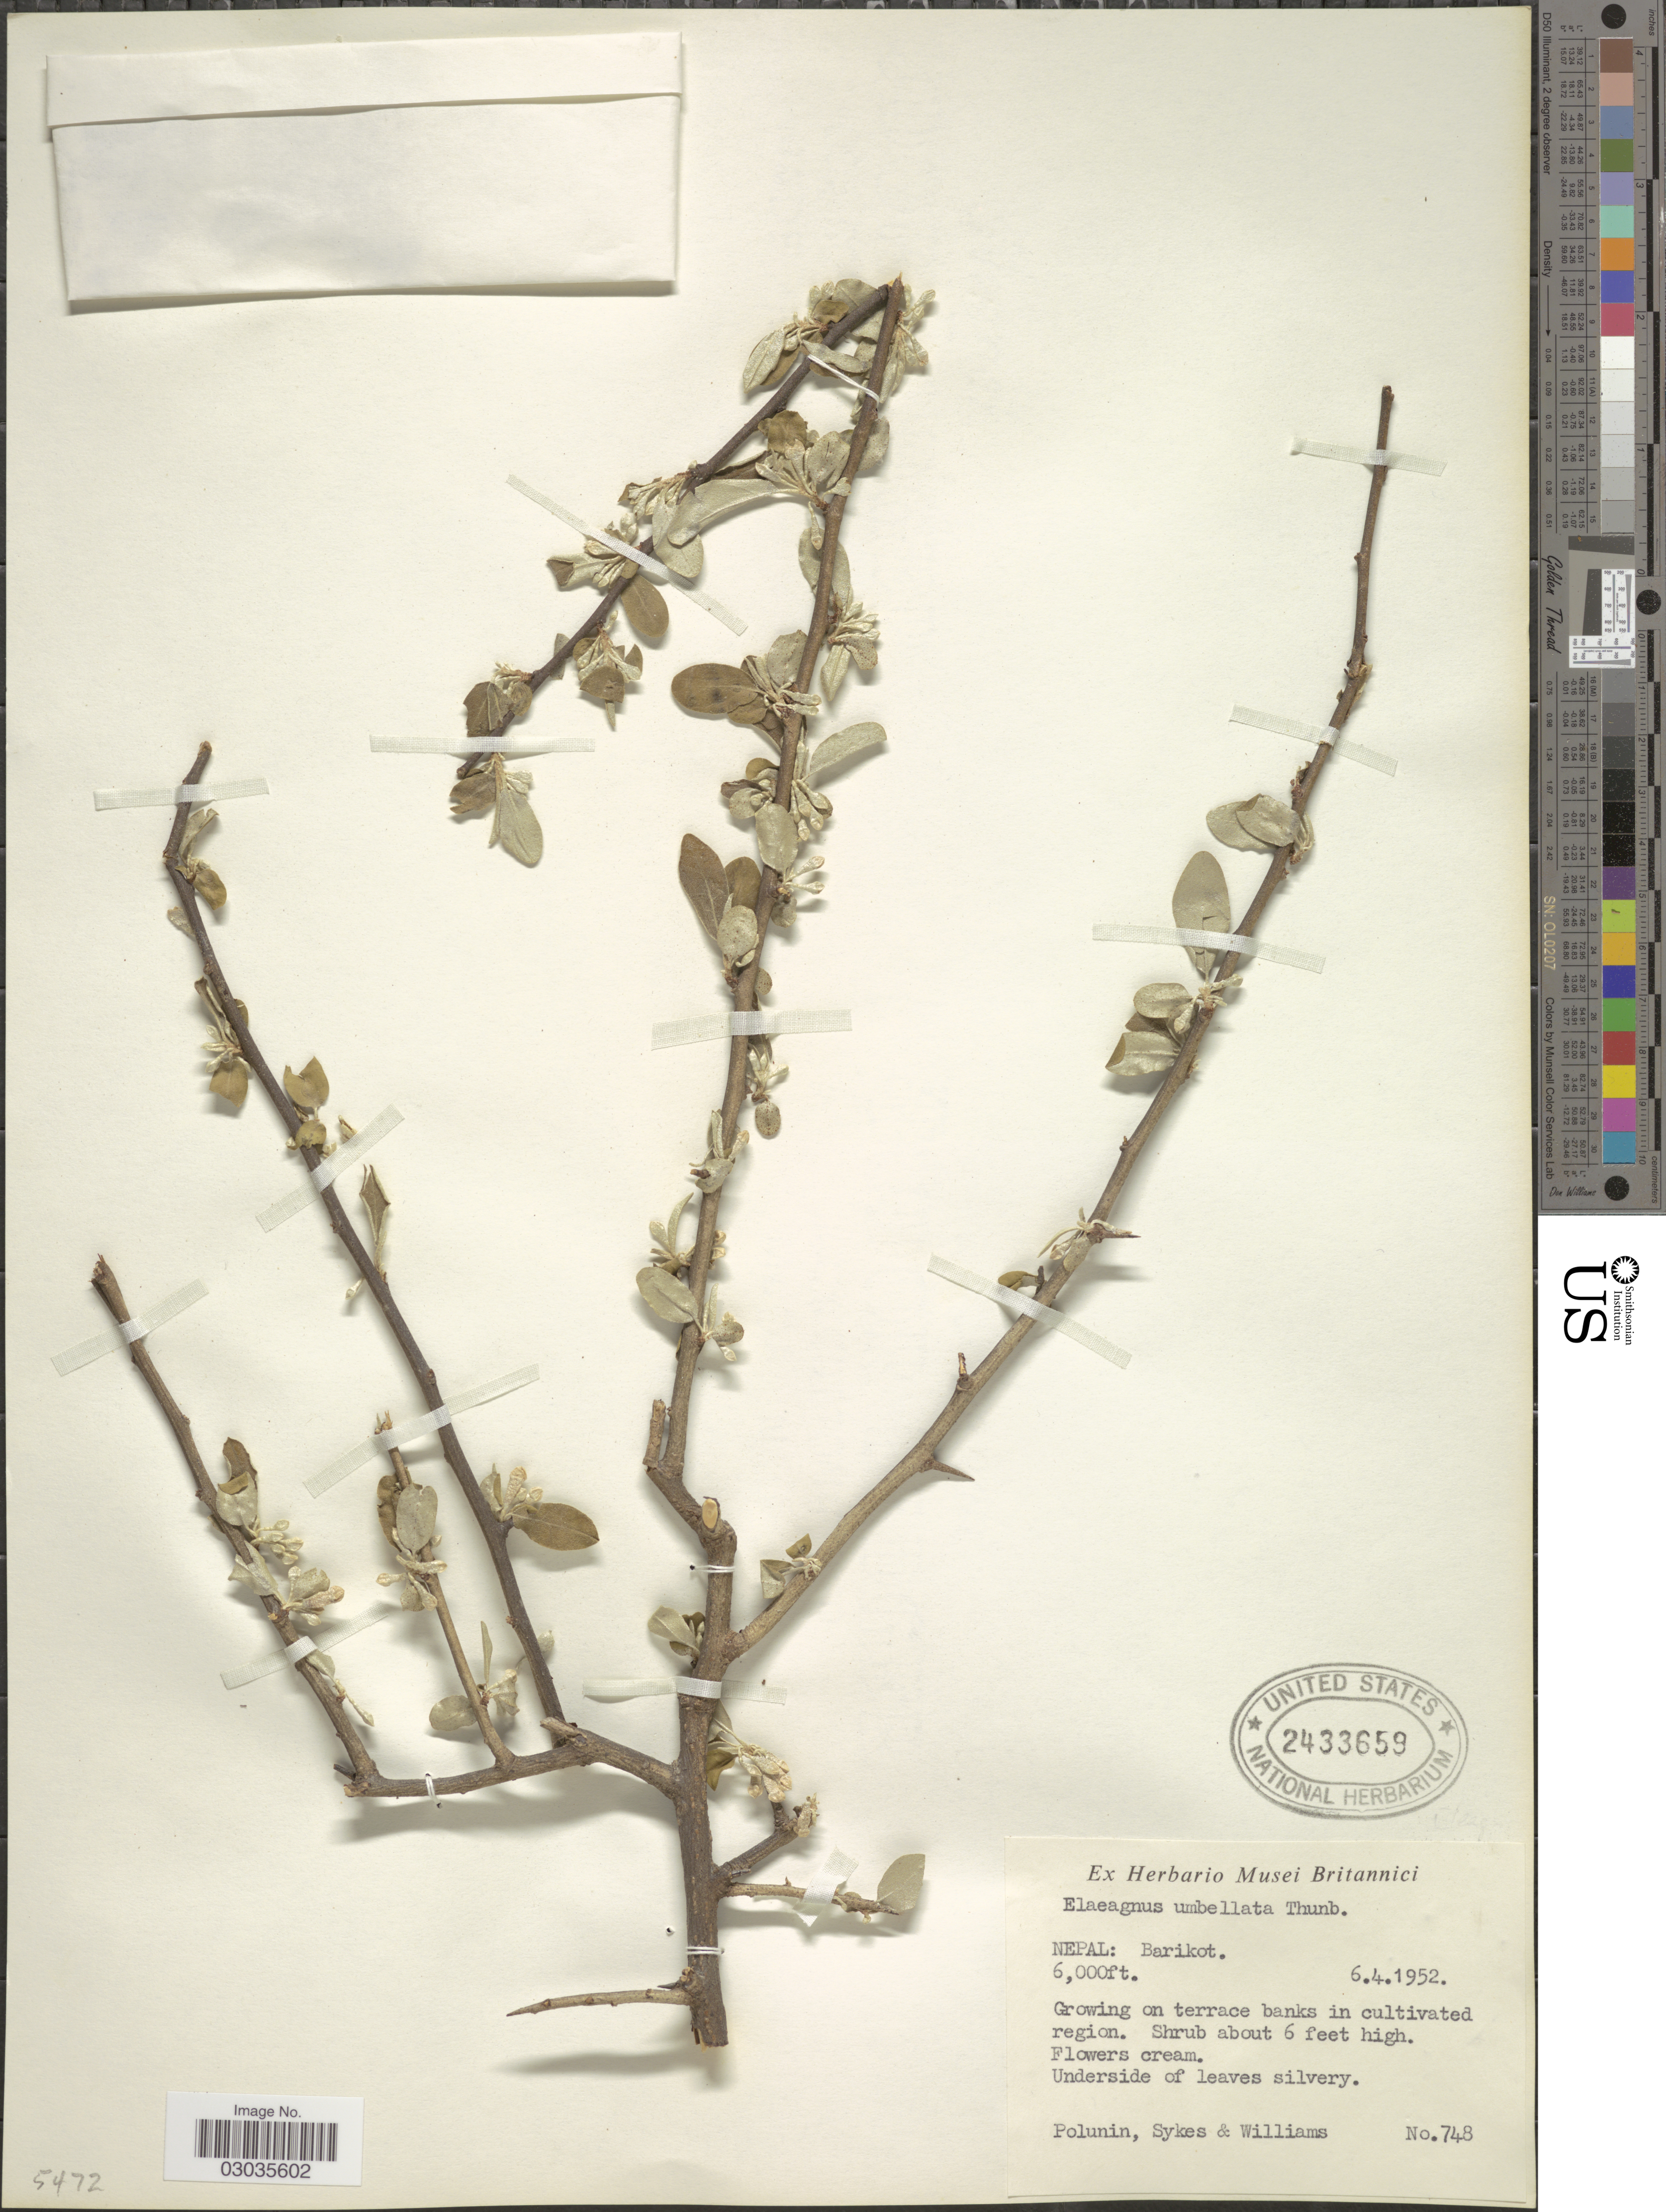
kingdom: Plantae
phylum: Tracheophyta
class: Magnoliopsida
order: Rosales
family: Elaeagnaceae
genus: Elaeagnus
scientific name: Elaeagnus umbellata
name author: Thunb.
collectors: Polunin, Sykes, -- & -- Williams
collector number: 748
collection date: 1952-04-06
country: Nepal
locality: Barikot.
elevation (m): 1829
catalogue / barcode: US 2433659